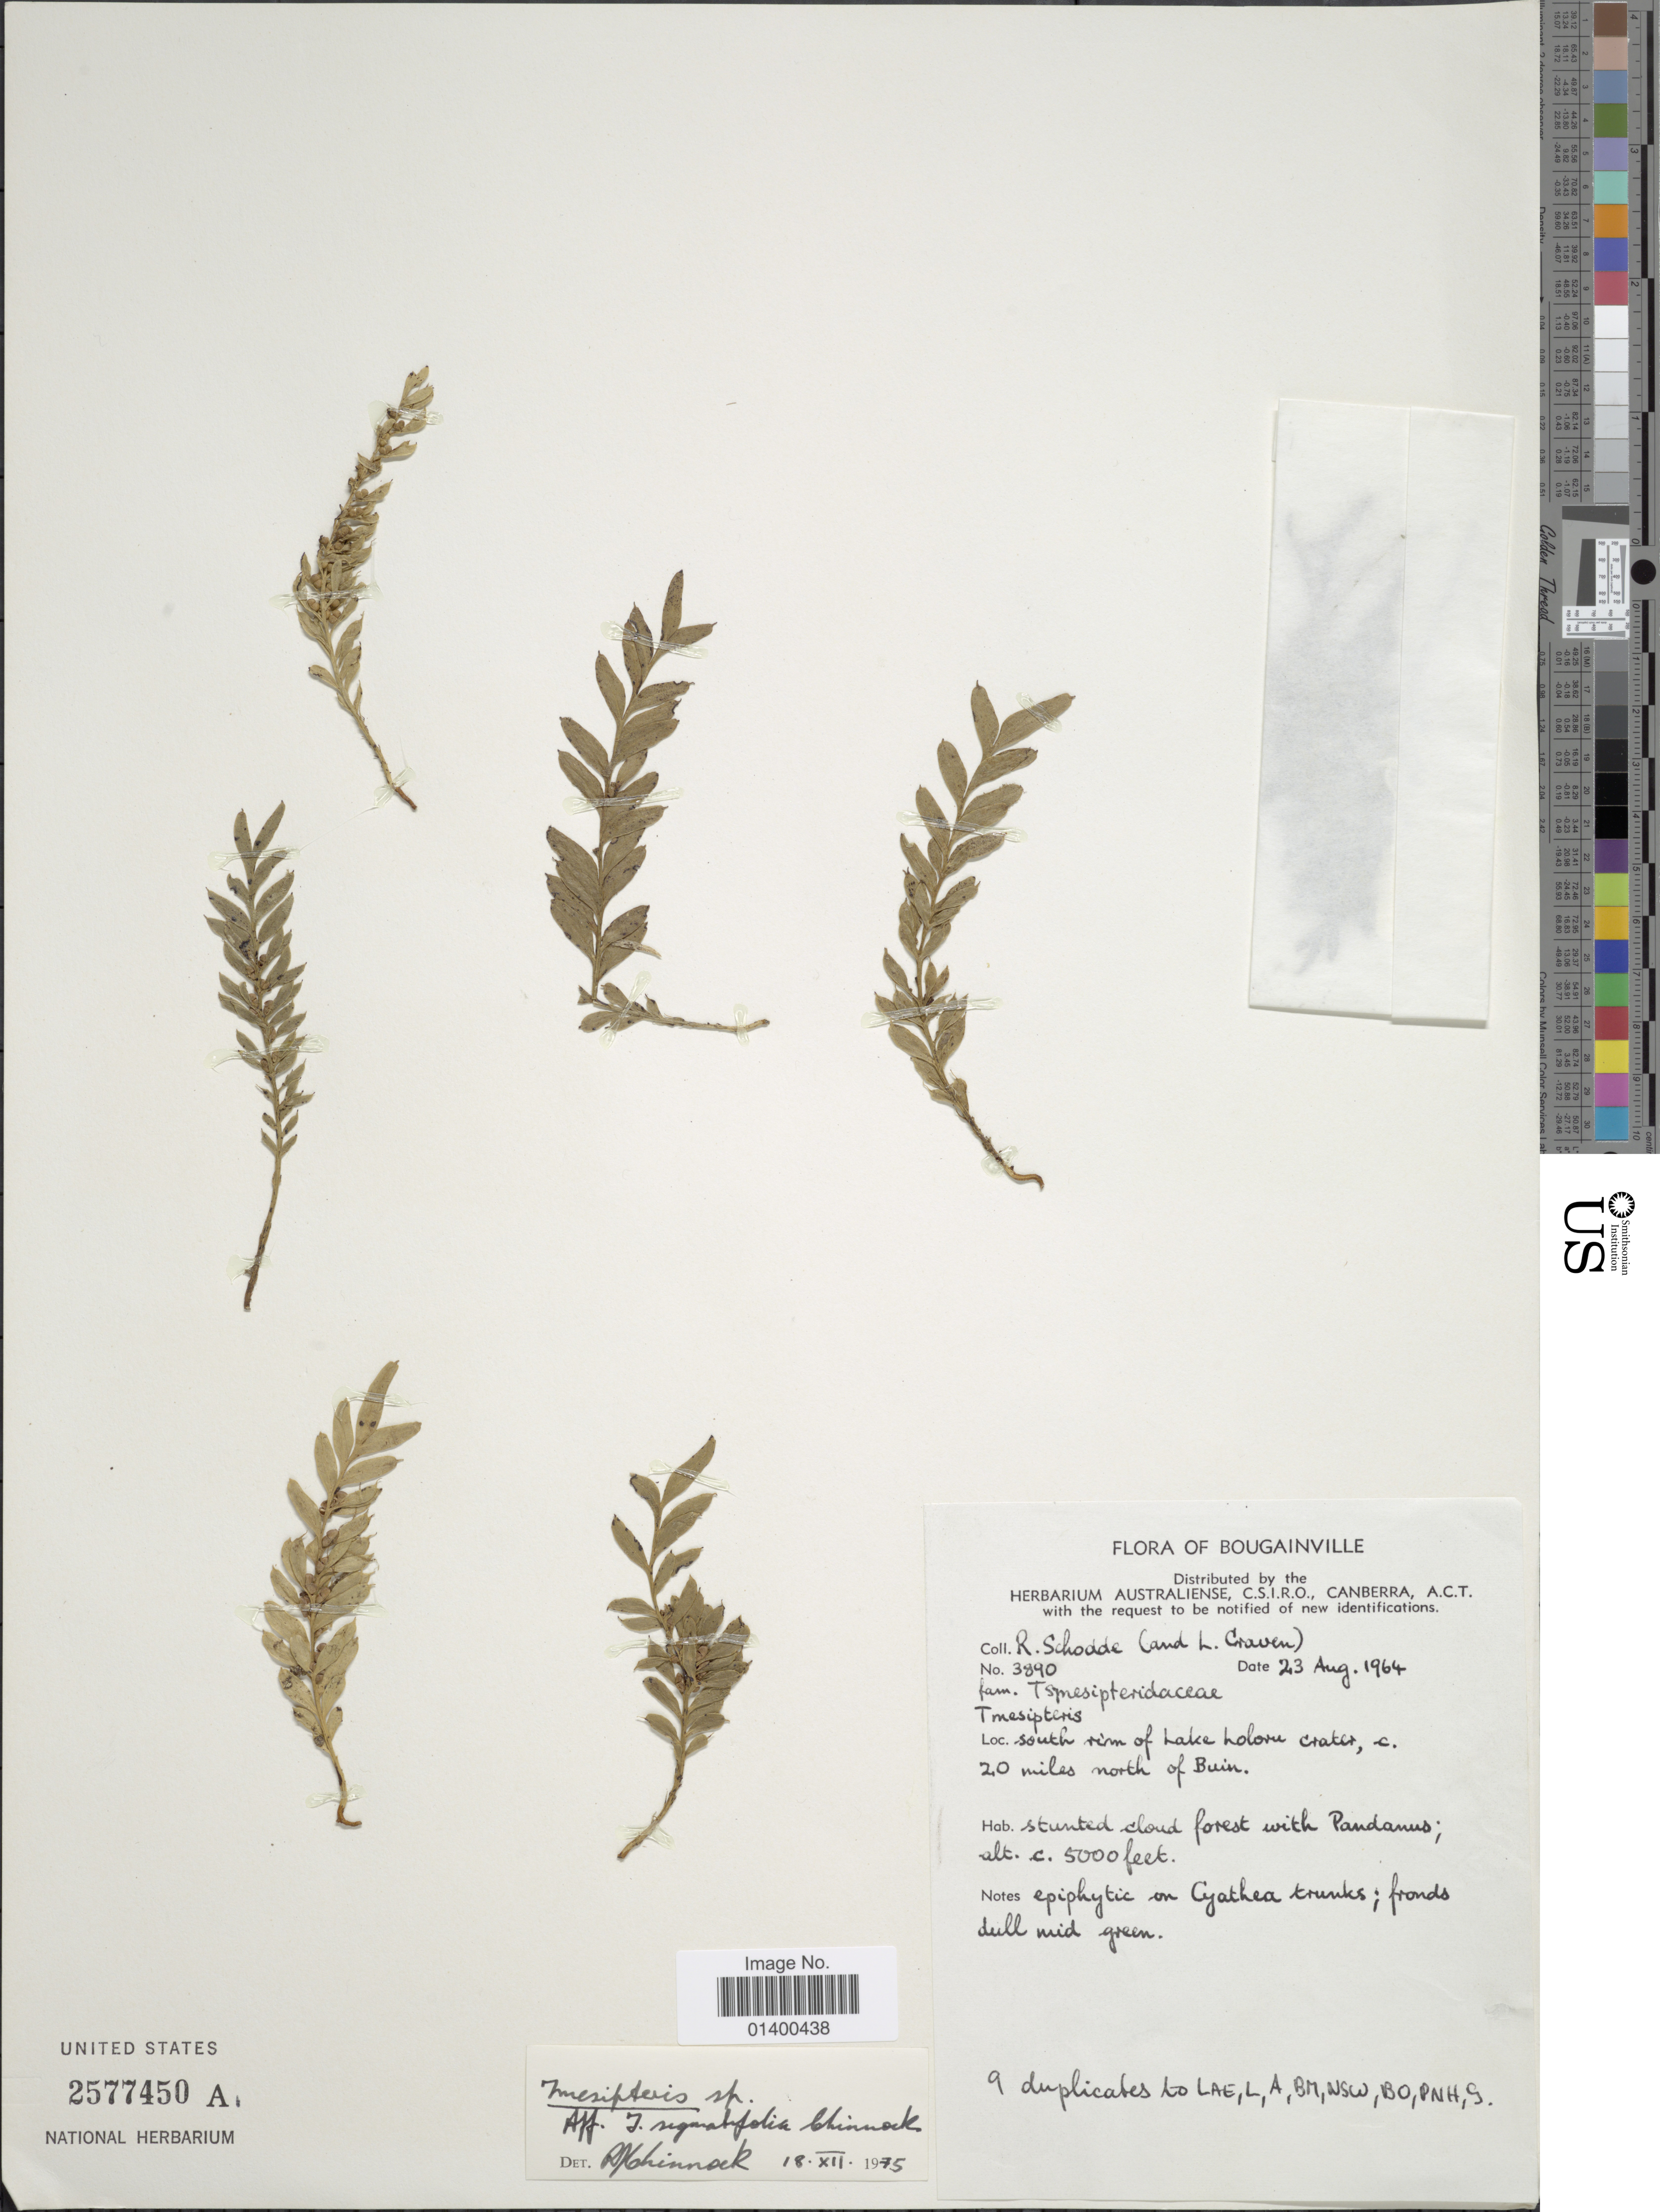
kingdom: Plantae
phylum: Tracheophyta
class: Polypodiopsida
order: Psilotales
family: Psilotaceae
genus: Tmesipteris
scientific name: Tmesipteris sigmatifolia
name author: Chinnock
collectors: R. Schodde & L. A. Craven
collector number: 3890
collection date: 1964-08-23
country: Papua New Guinea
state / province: Bougainville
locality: South rim of Lake Loloru crater, c. 20 miles north of Buin [interpreted]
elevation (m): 1524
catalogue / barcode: US 2577450A